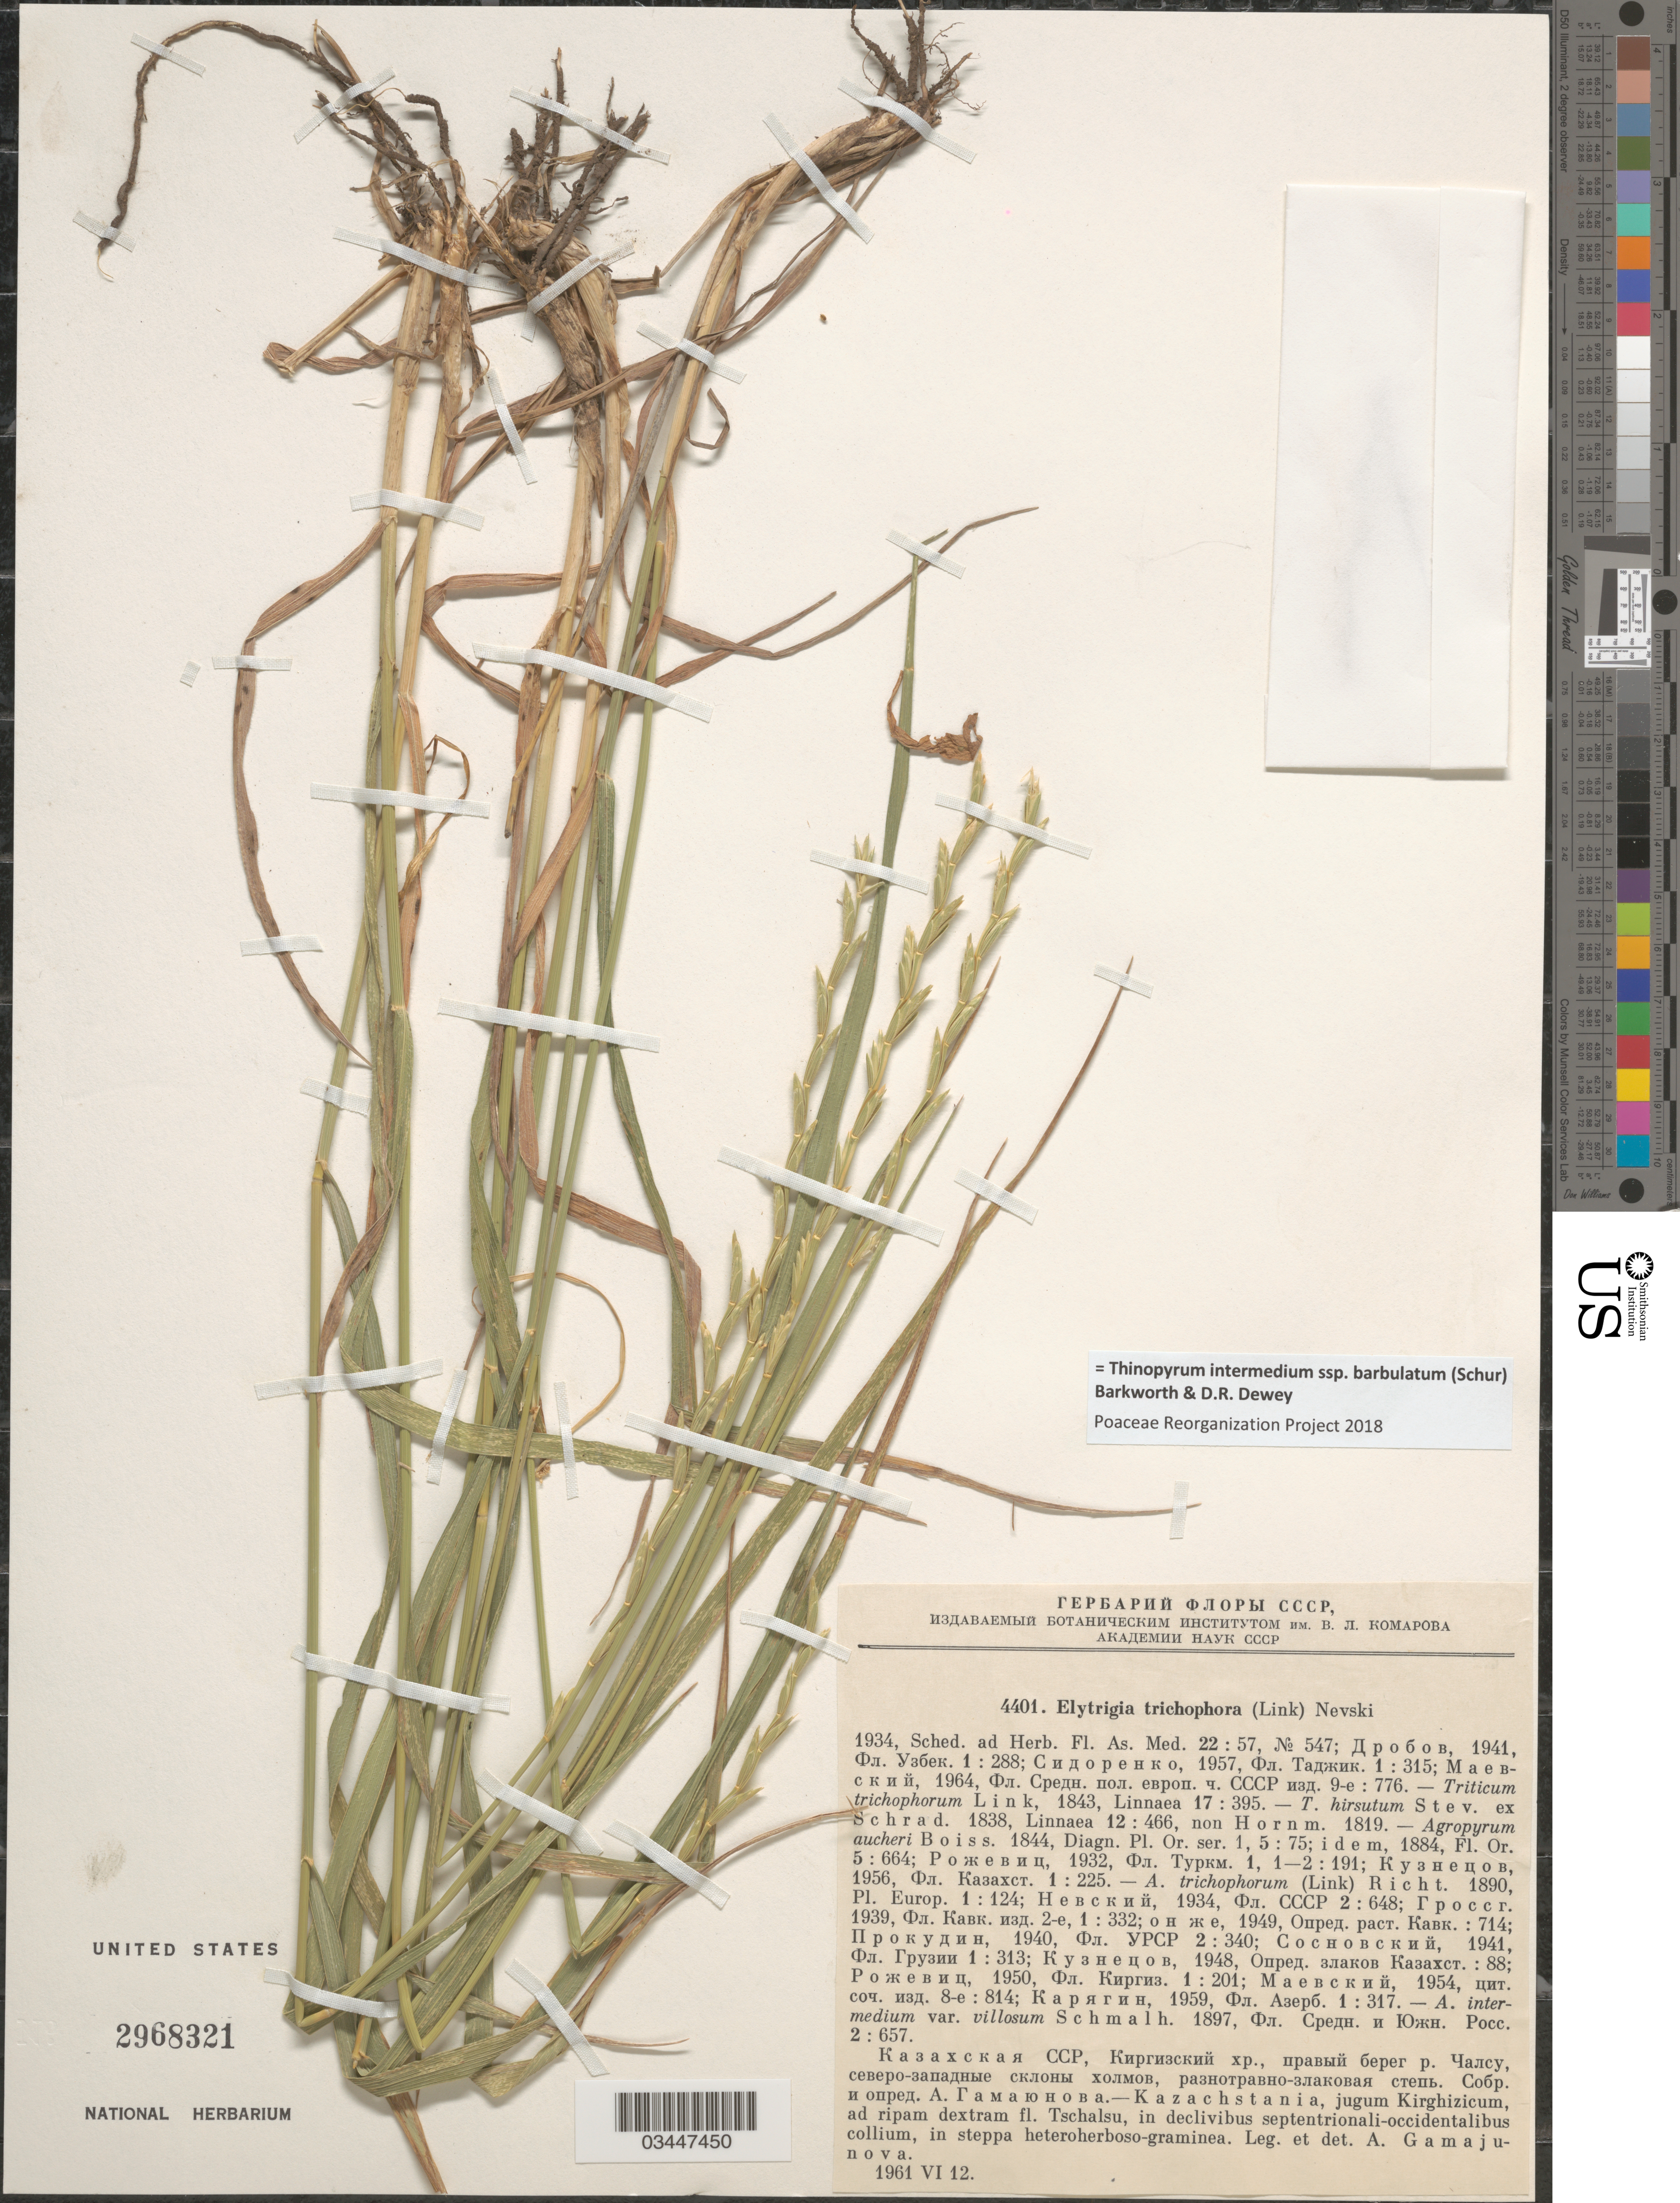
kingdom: Plantae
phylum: Tracheophyta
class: Liliopsida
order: Poales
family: Poaceae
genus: Thinopyrum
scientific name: Thinopyrum intermedium subsp. barbulatum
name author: (Schur) Barkworth & Dewey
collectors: A. P. Gamajunova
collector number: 4401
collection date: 1961-06-12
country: Kazakhstan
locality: Kazachstania, jugum Kirghizicum, ad ripam dextram fl. Tschalsu, in declivibus septentrionali-occidentalibus collium, in steppa heteroherboso-graminea.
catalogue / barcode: US 2968321